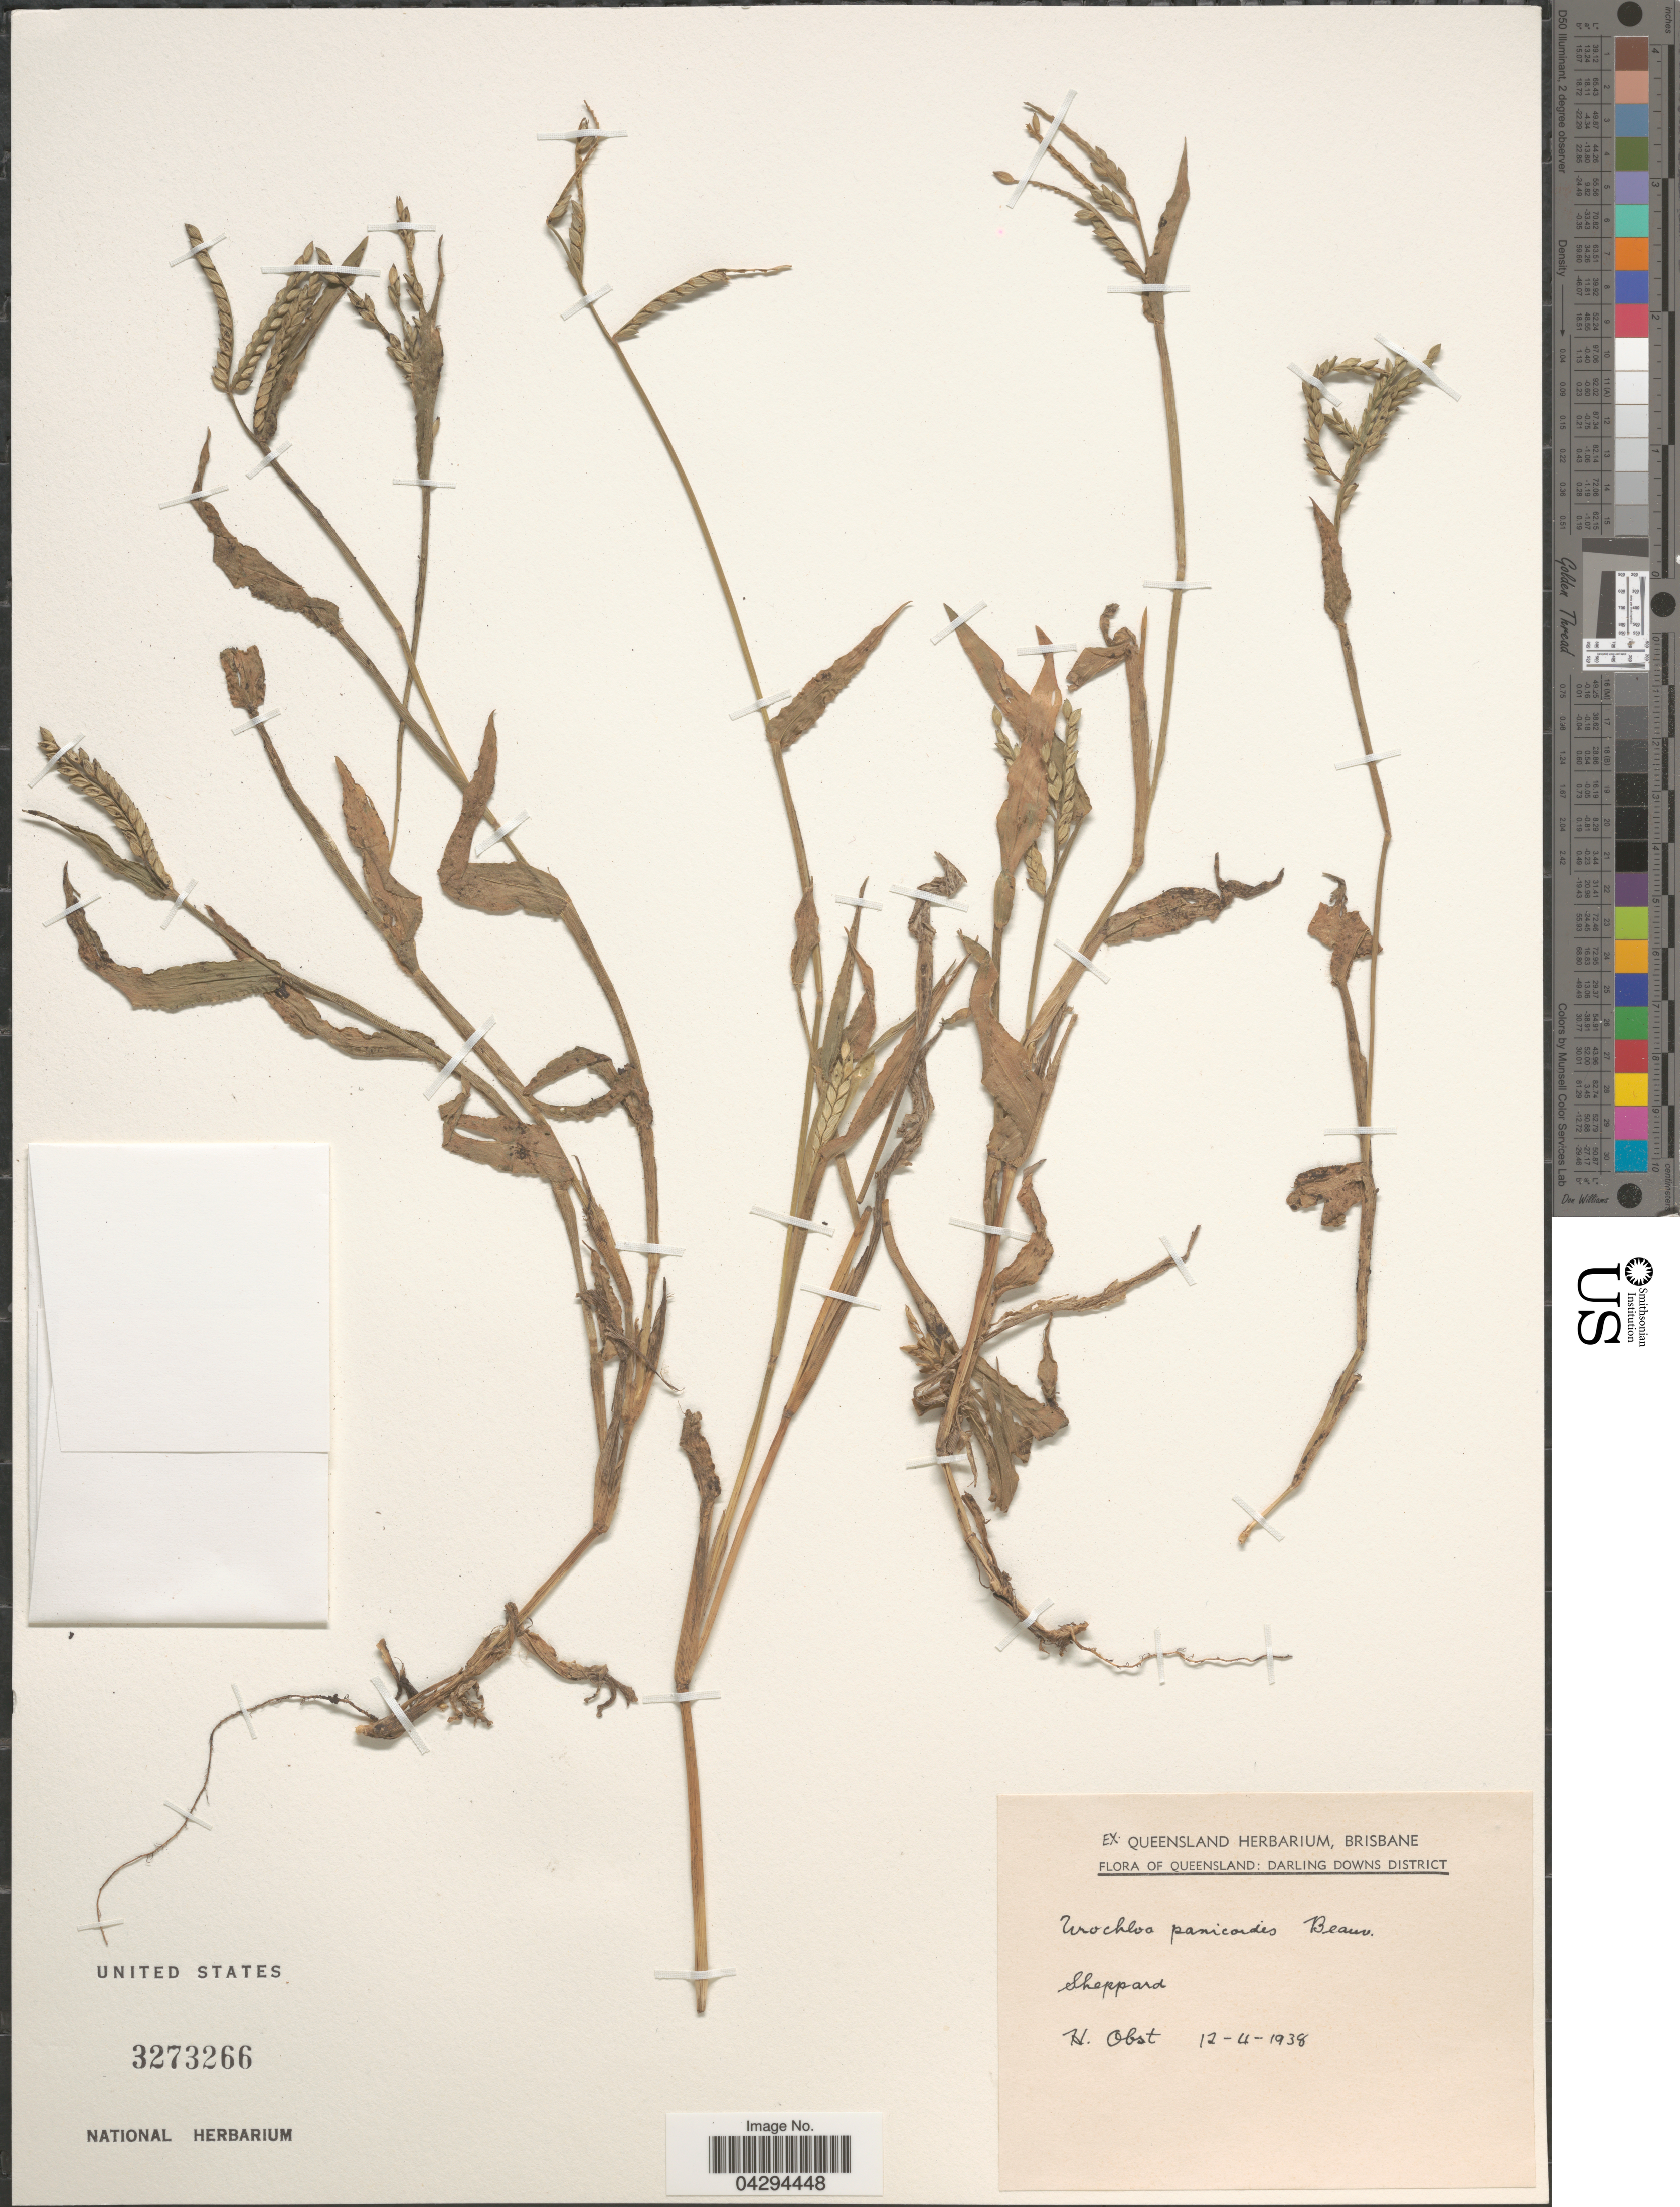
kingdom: Plantae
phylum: Tracheophyta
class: Liliopsida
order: Poales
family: Poaceae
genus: Urochloa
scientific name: Urochloa panicoides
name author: P. Beauv.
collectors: H. Obst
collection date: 1938-04-12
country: Australia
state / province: Queensland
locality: Darling Downs District. Sheppard.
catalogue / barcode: US 3273266